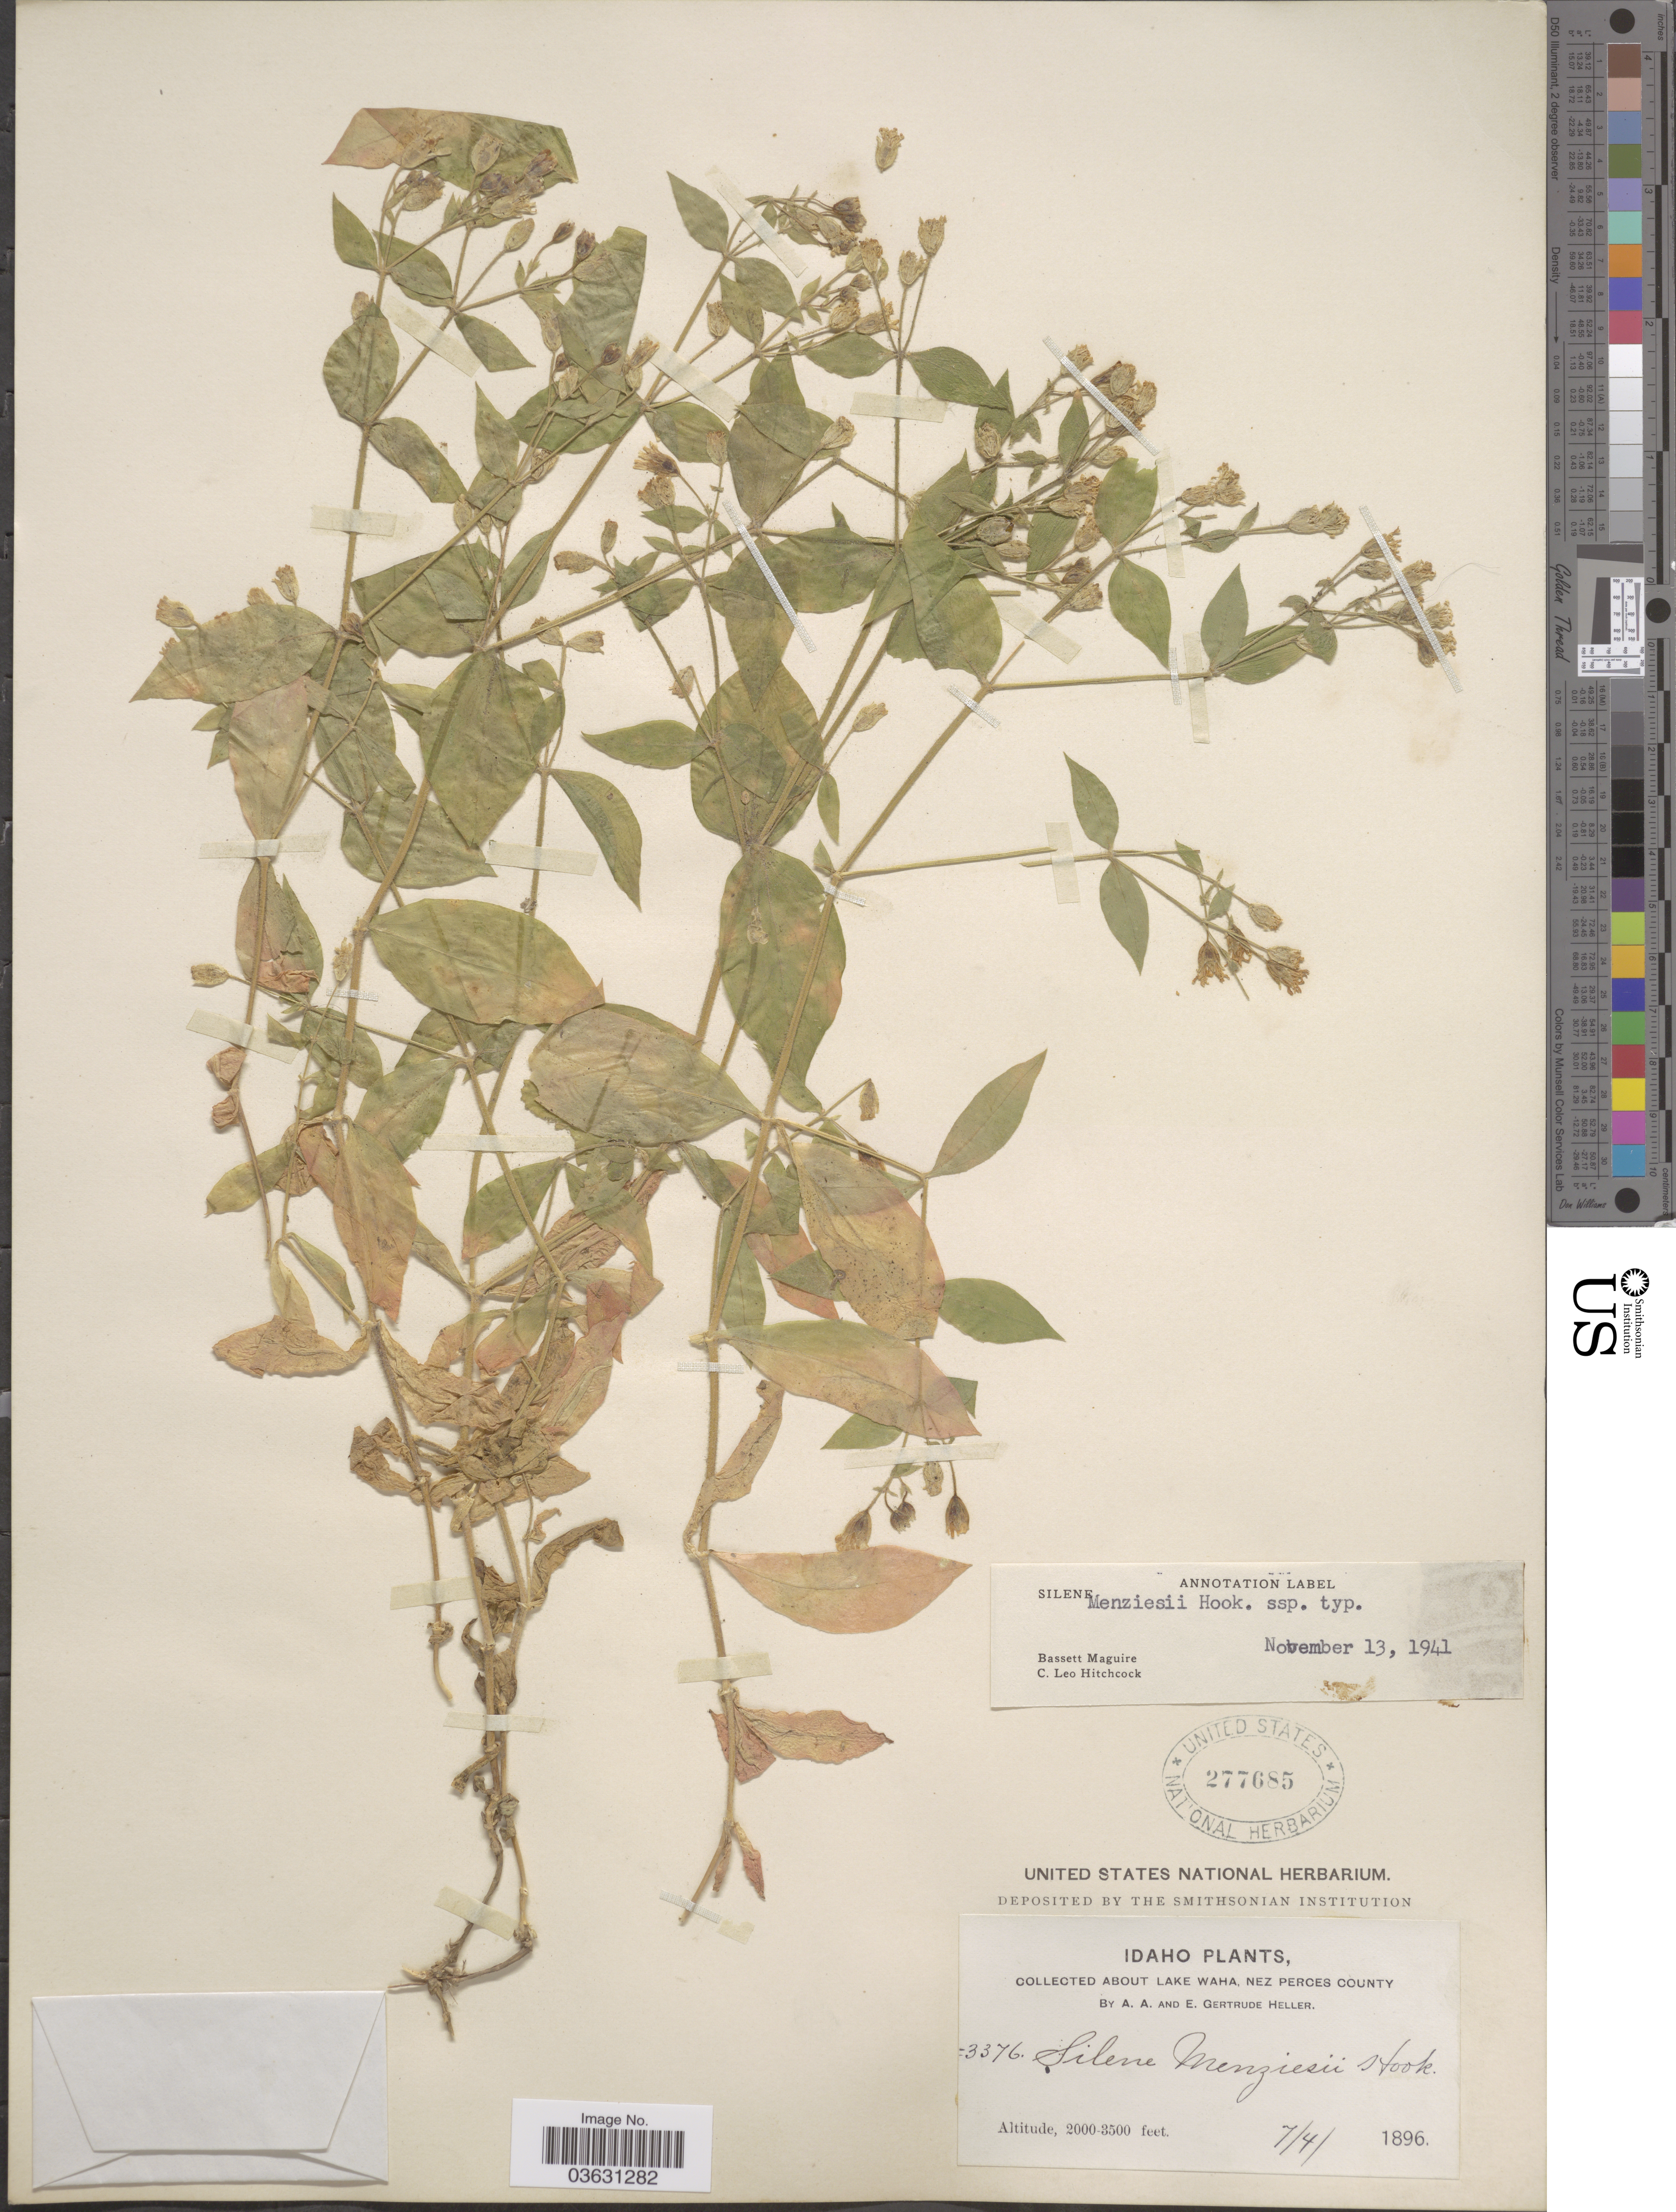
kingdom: Plantae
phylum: Tracheophyta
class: Magnoliopsida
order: Caryophyllales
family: Caryophyllaceae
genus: Silene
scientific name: Silene menziesii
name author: Hook.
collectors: A. A. Heller & E. Gertrude Heller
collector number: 3376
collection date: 1896-07-04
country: United States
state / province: Idaho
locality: About Lake Waha, Nez Perces County.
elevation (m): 610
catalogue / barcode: US 277685